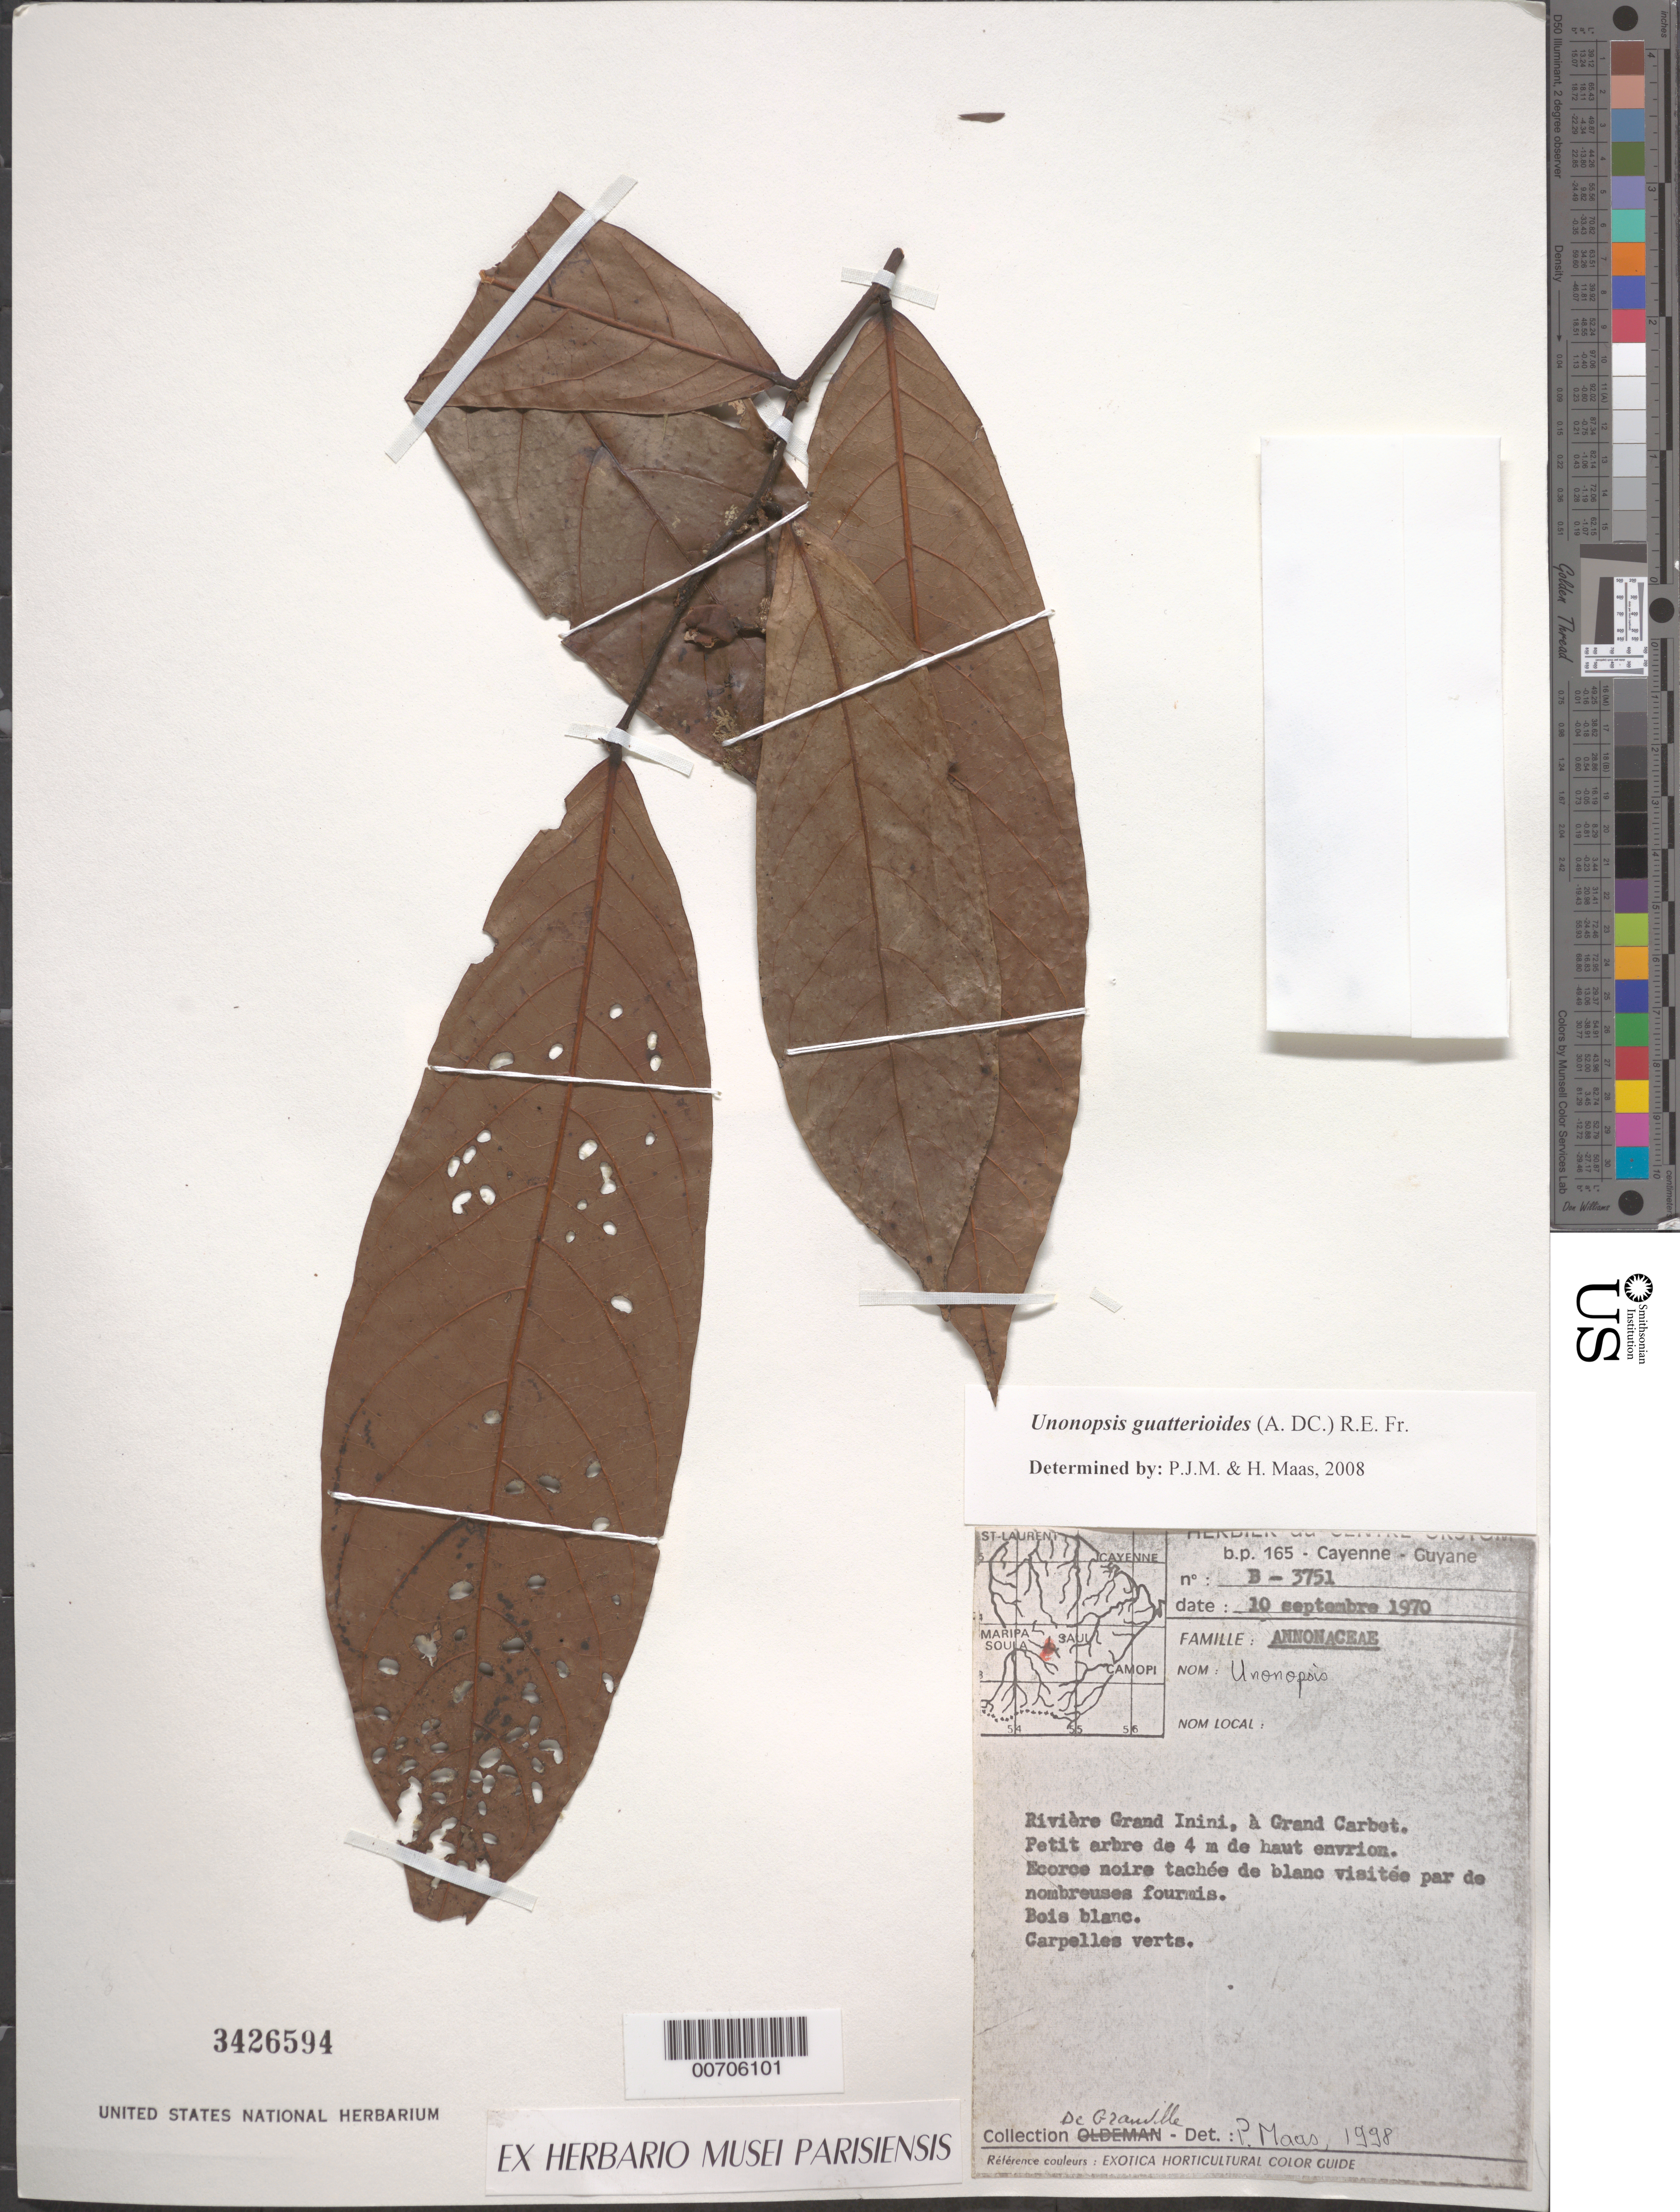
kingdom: Plantae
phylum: Tracheophyta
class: Magnoliopsida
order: Magnoliales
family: Annonaceae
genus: Unonopsis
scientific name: Unonopsis guatterioides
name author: (A. DC.) R.E. Fr.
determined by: Maas, Paul J.; Maas, H.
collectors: J.-J. de Granville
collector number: B 3751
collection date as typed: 10-Sep-70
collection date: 1970-09-10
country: French Guiana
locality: Rivière Grand Inini, a Grand Carbet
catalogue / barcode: US 3426594